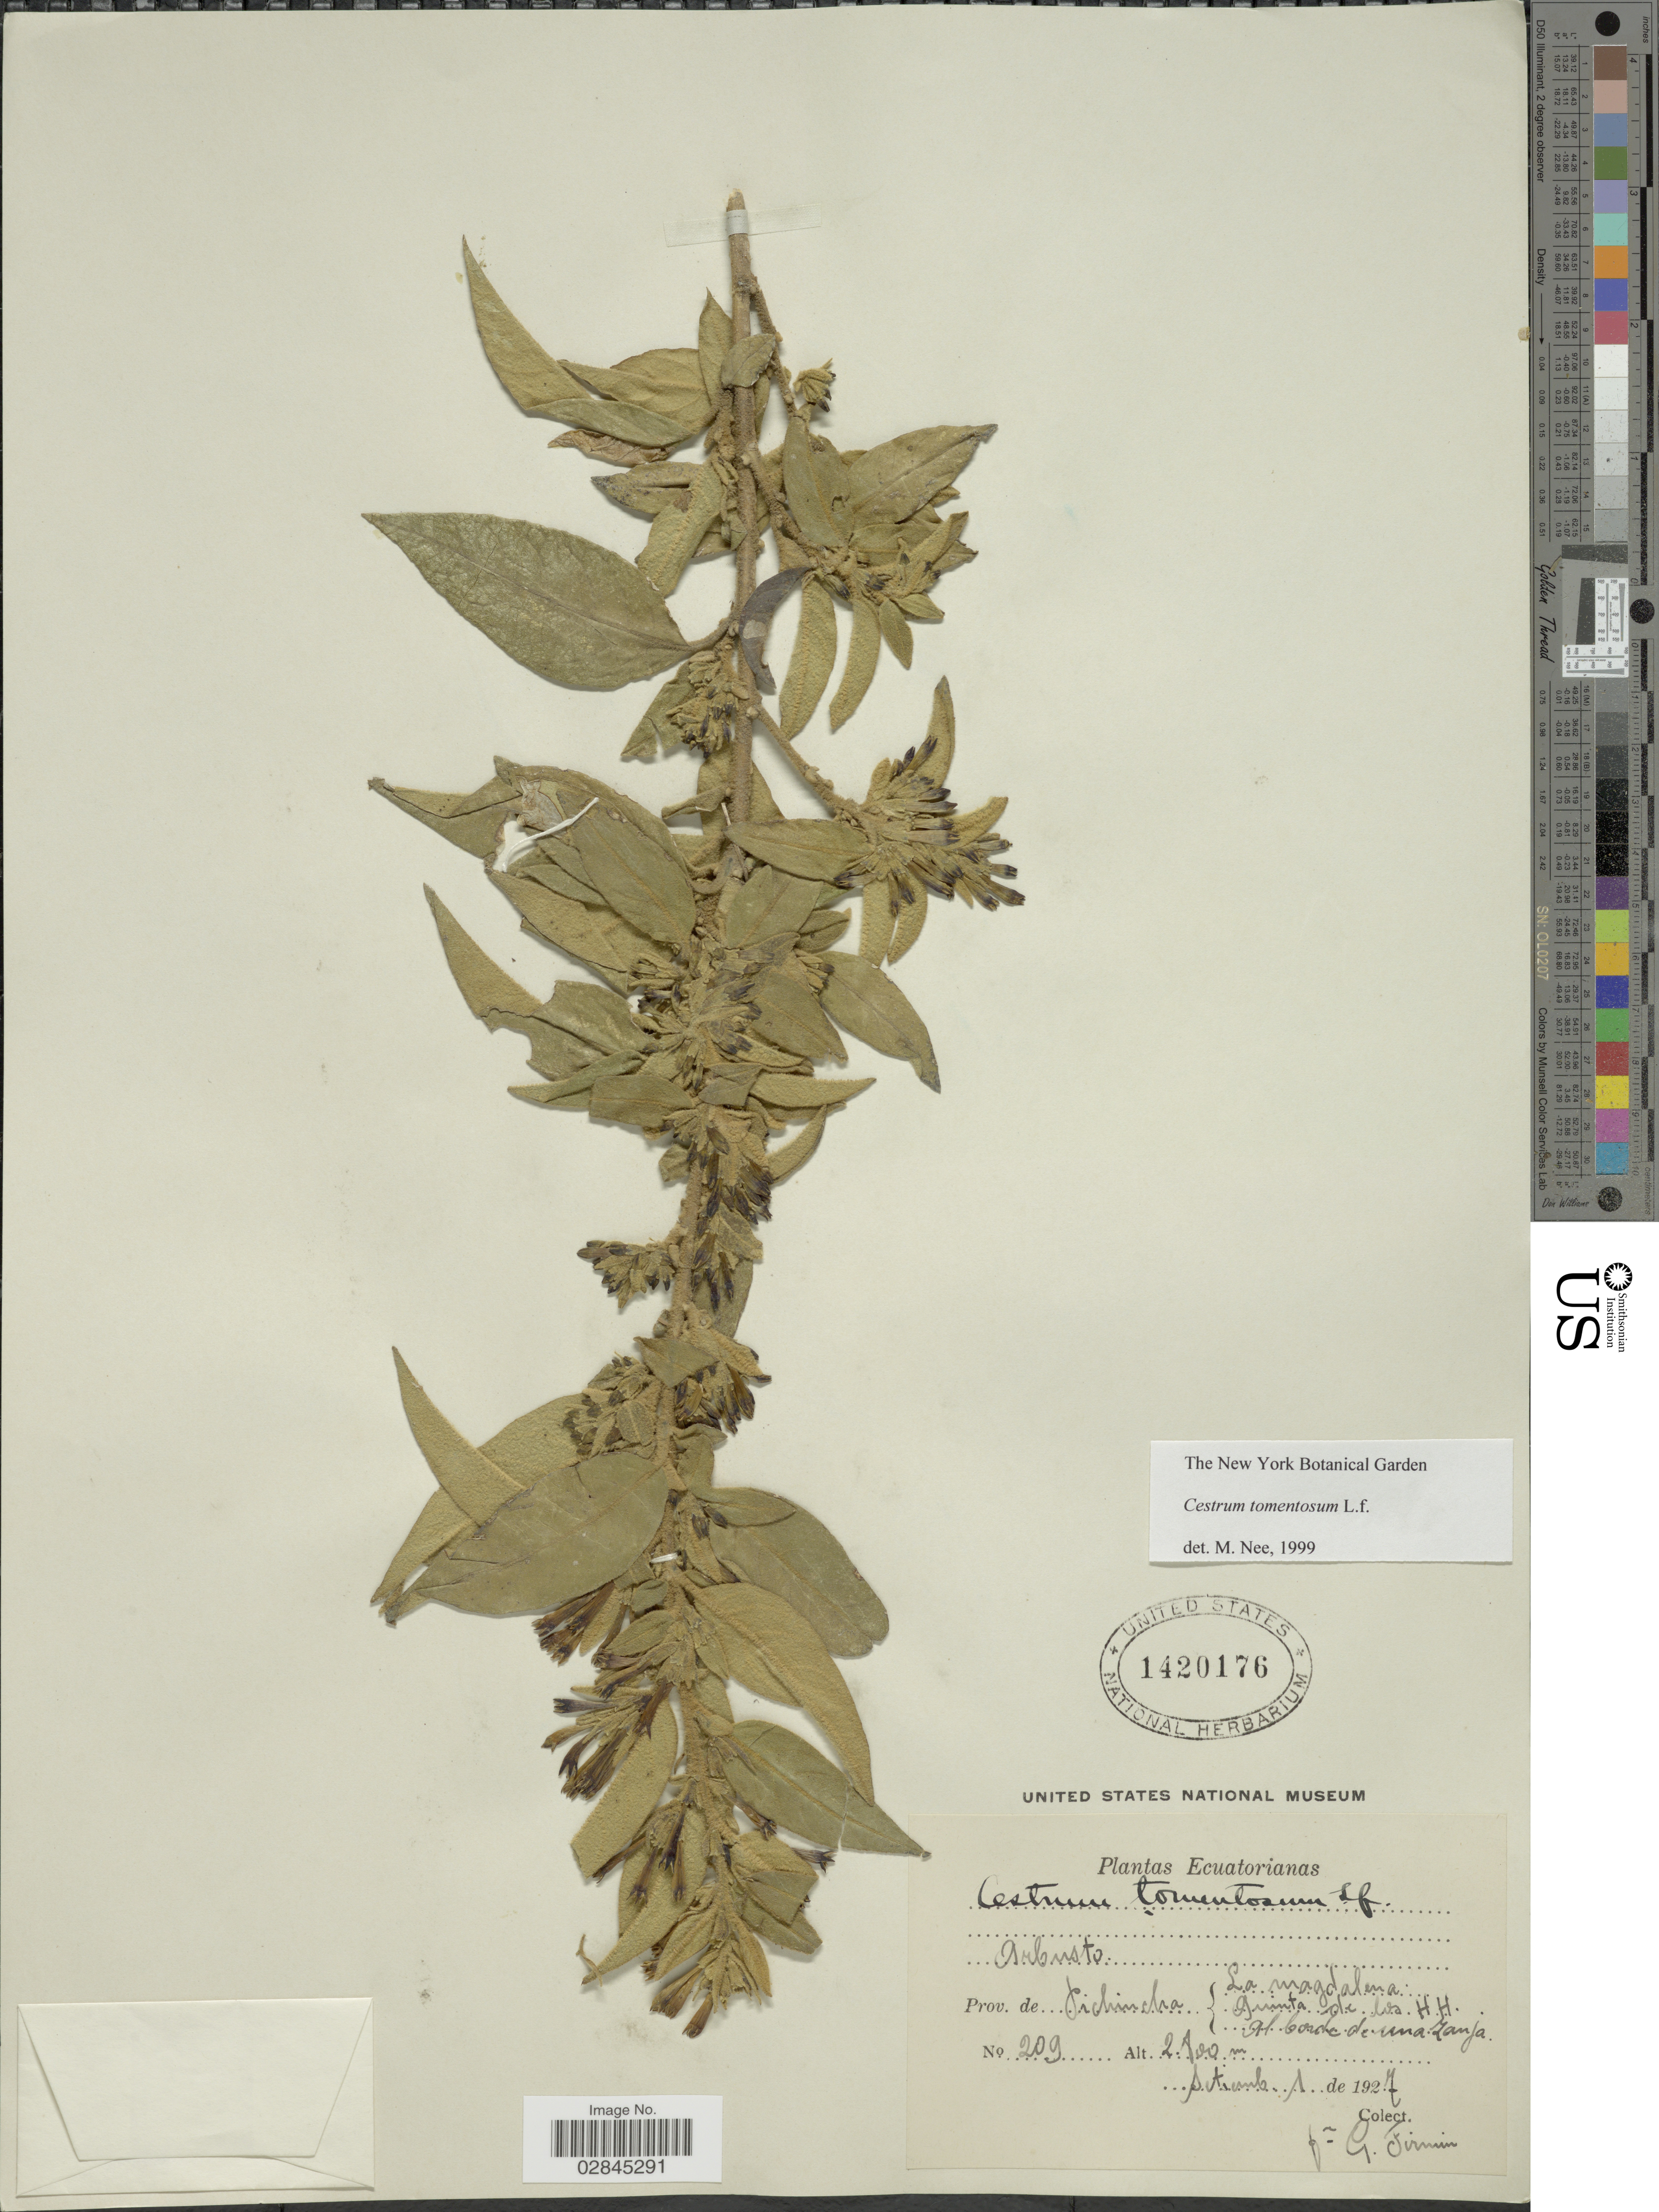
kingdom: Plantae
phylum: Tracheophyta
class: Magnoliopsida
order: Solanales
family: Solanaceae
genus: Cestrum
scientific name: Cestrum tomentosum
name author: L. f.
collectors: F. Firmin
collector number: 209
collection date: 1927-09-01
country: Ecuador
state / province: Pichincha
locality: La Magdalena. Quinta de los H.H. Al borde de una Zanja.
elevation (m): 2800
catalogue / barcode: US 1420176